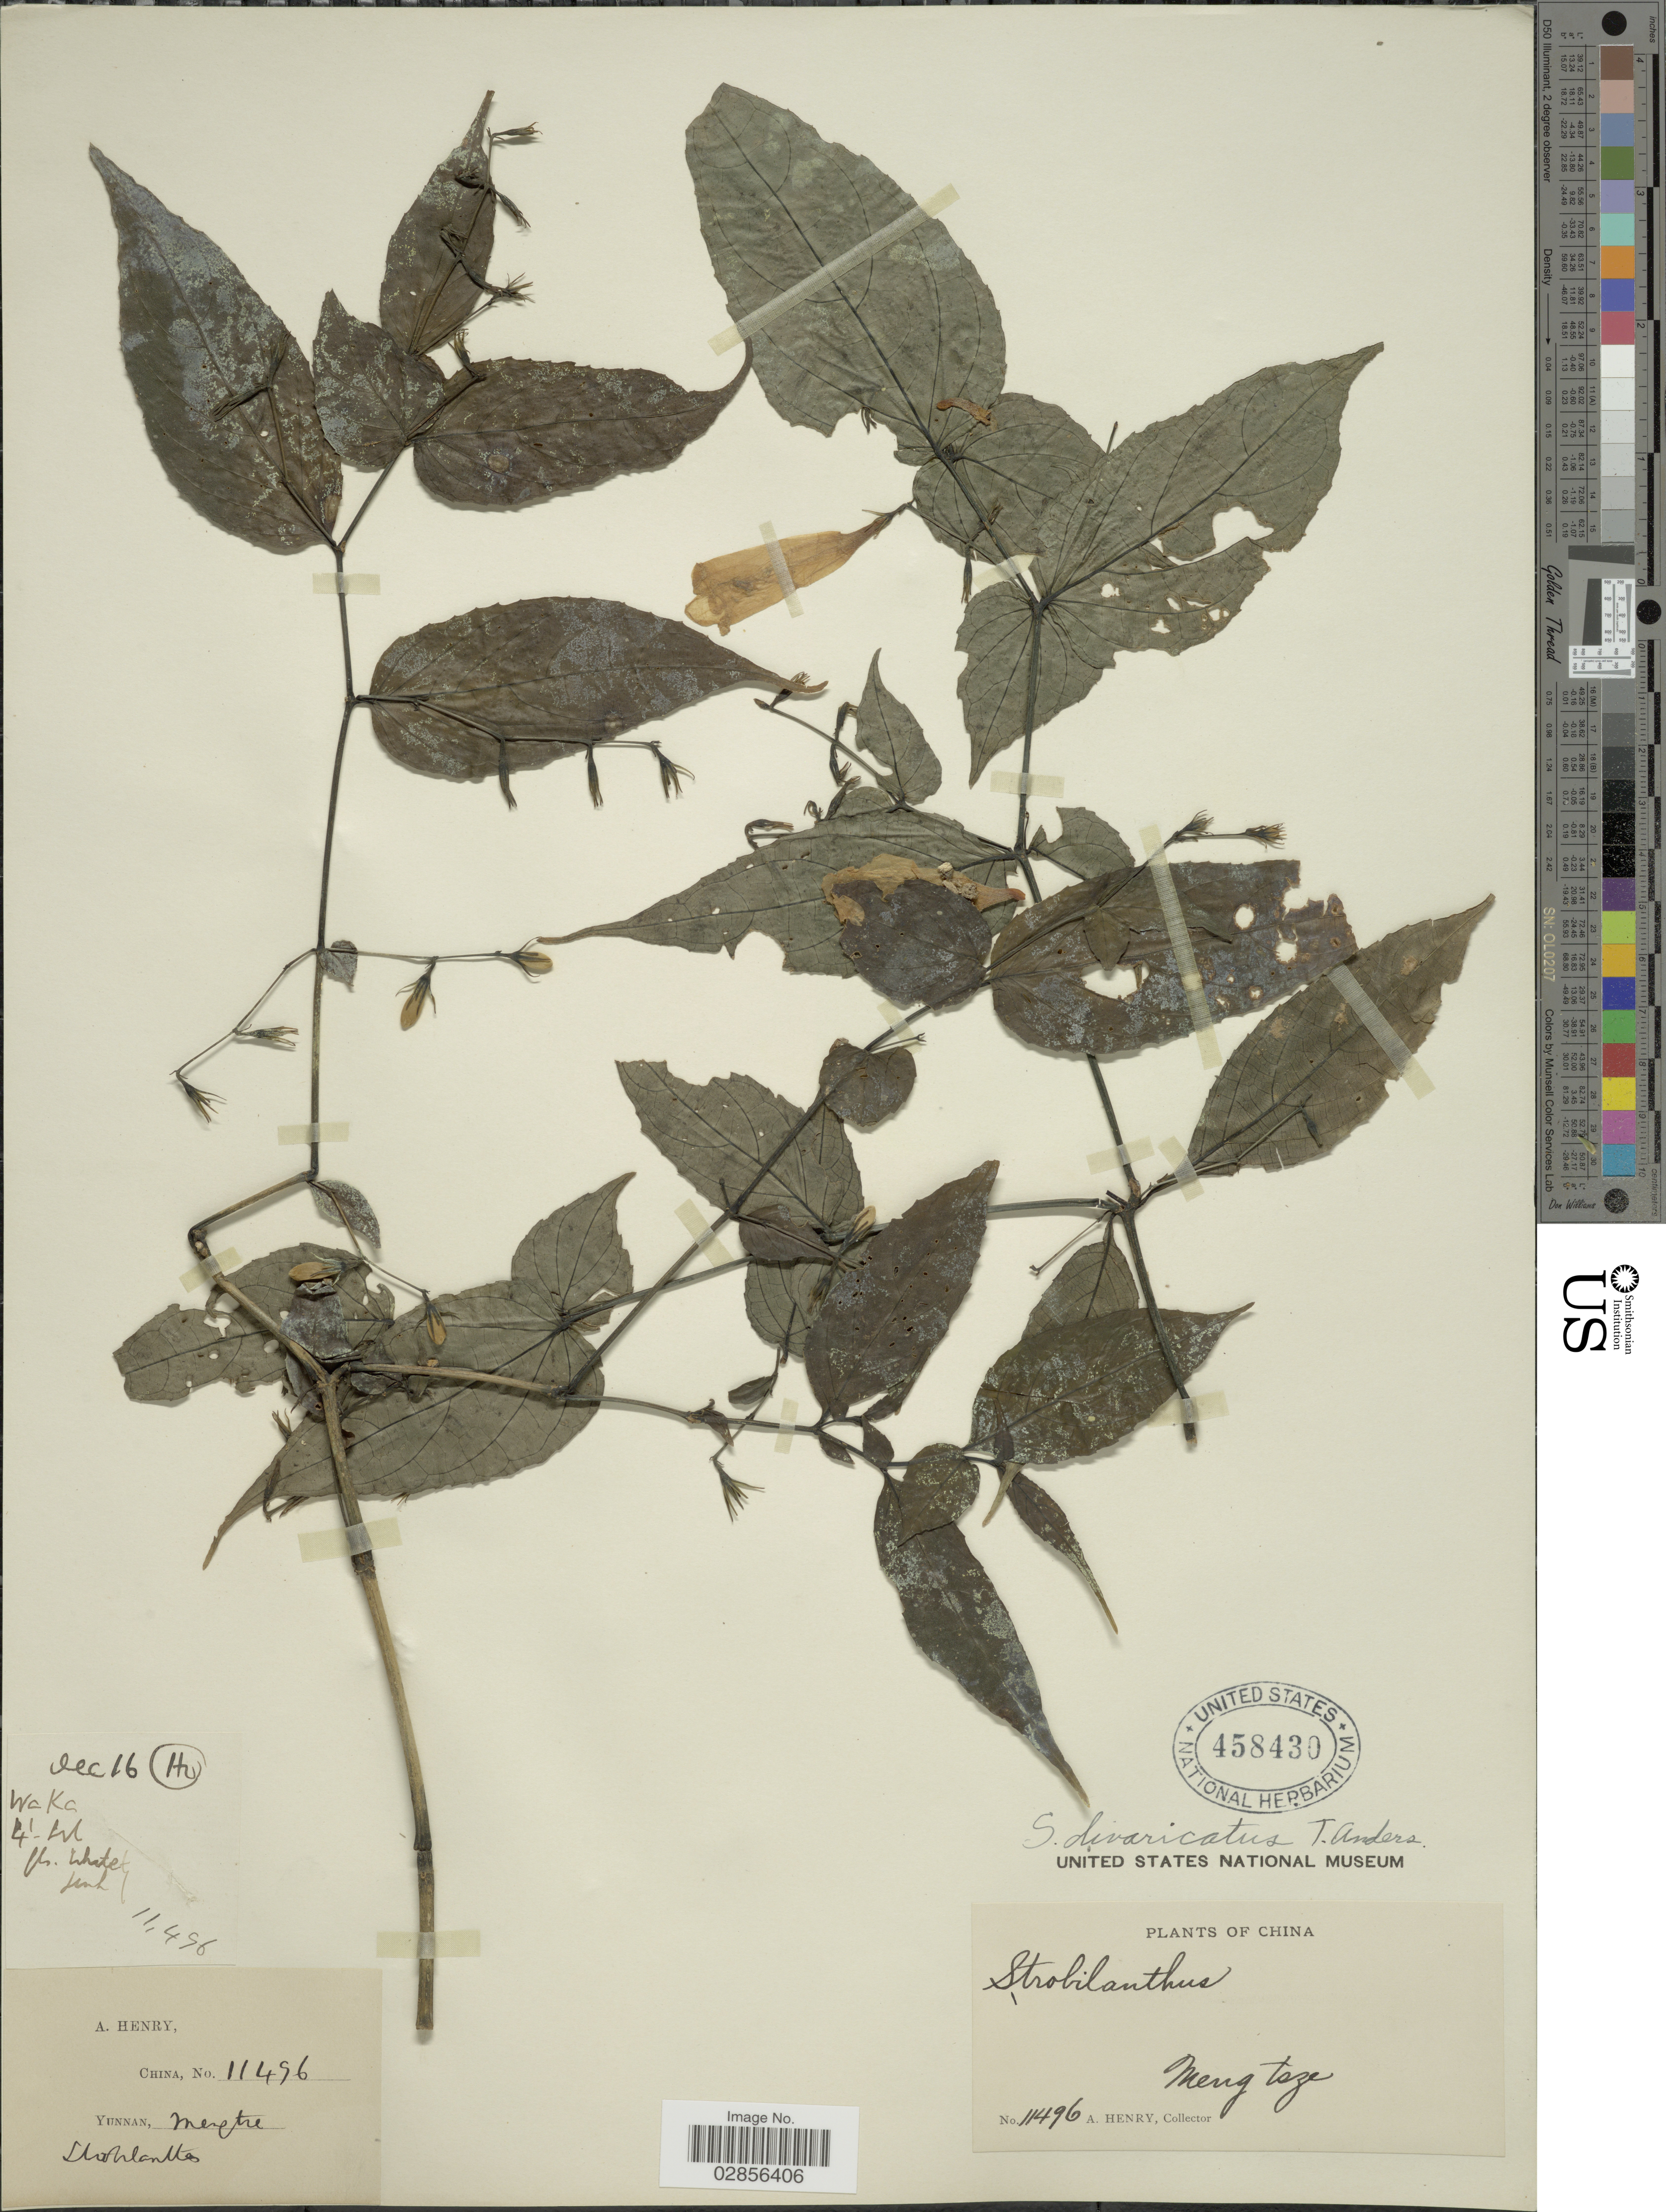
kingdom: Plantae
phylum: Tracheophyta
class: Magnoliopsida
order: Lamiales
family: Acanthaceae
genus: Strobilanthes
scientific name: Strobilanthes divaricatus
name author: T. Anderson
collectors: A. Henry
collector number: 11496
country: China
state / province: Yunnan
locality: Meng Tsze.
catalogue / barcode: US 458430